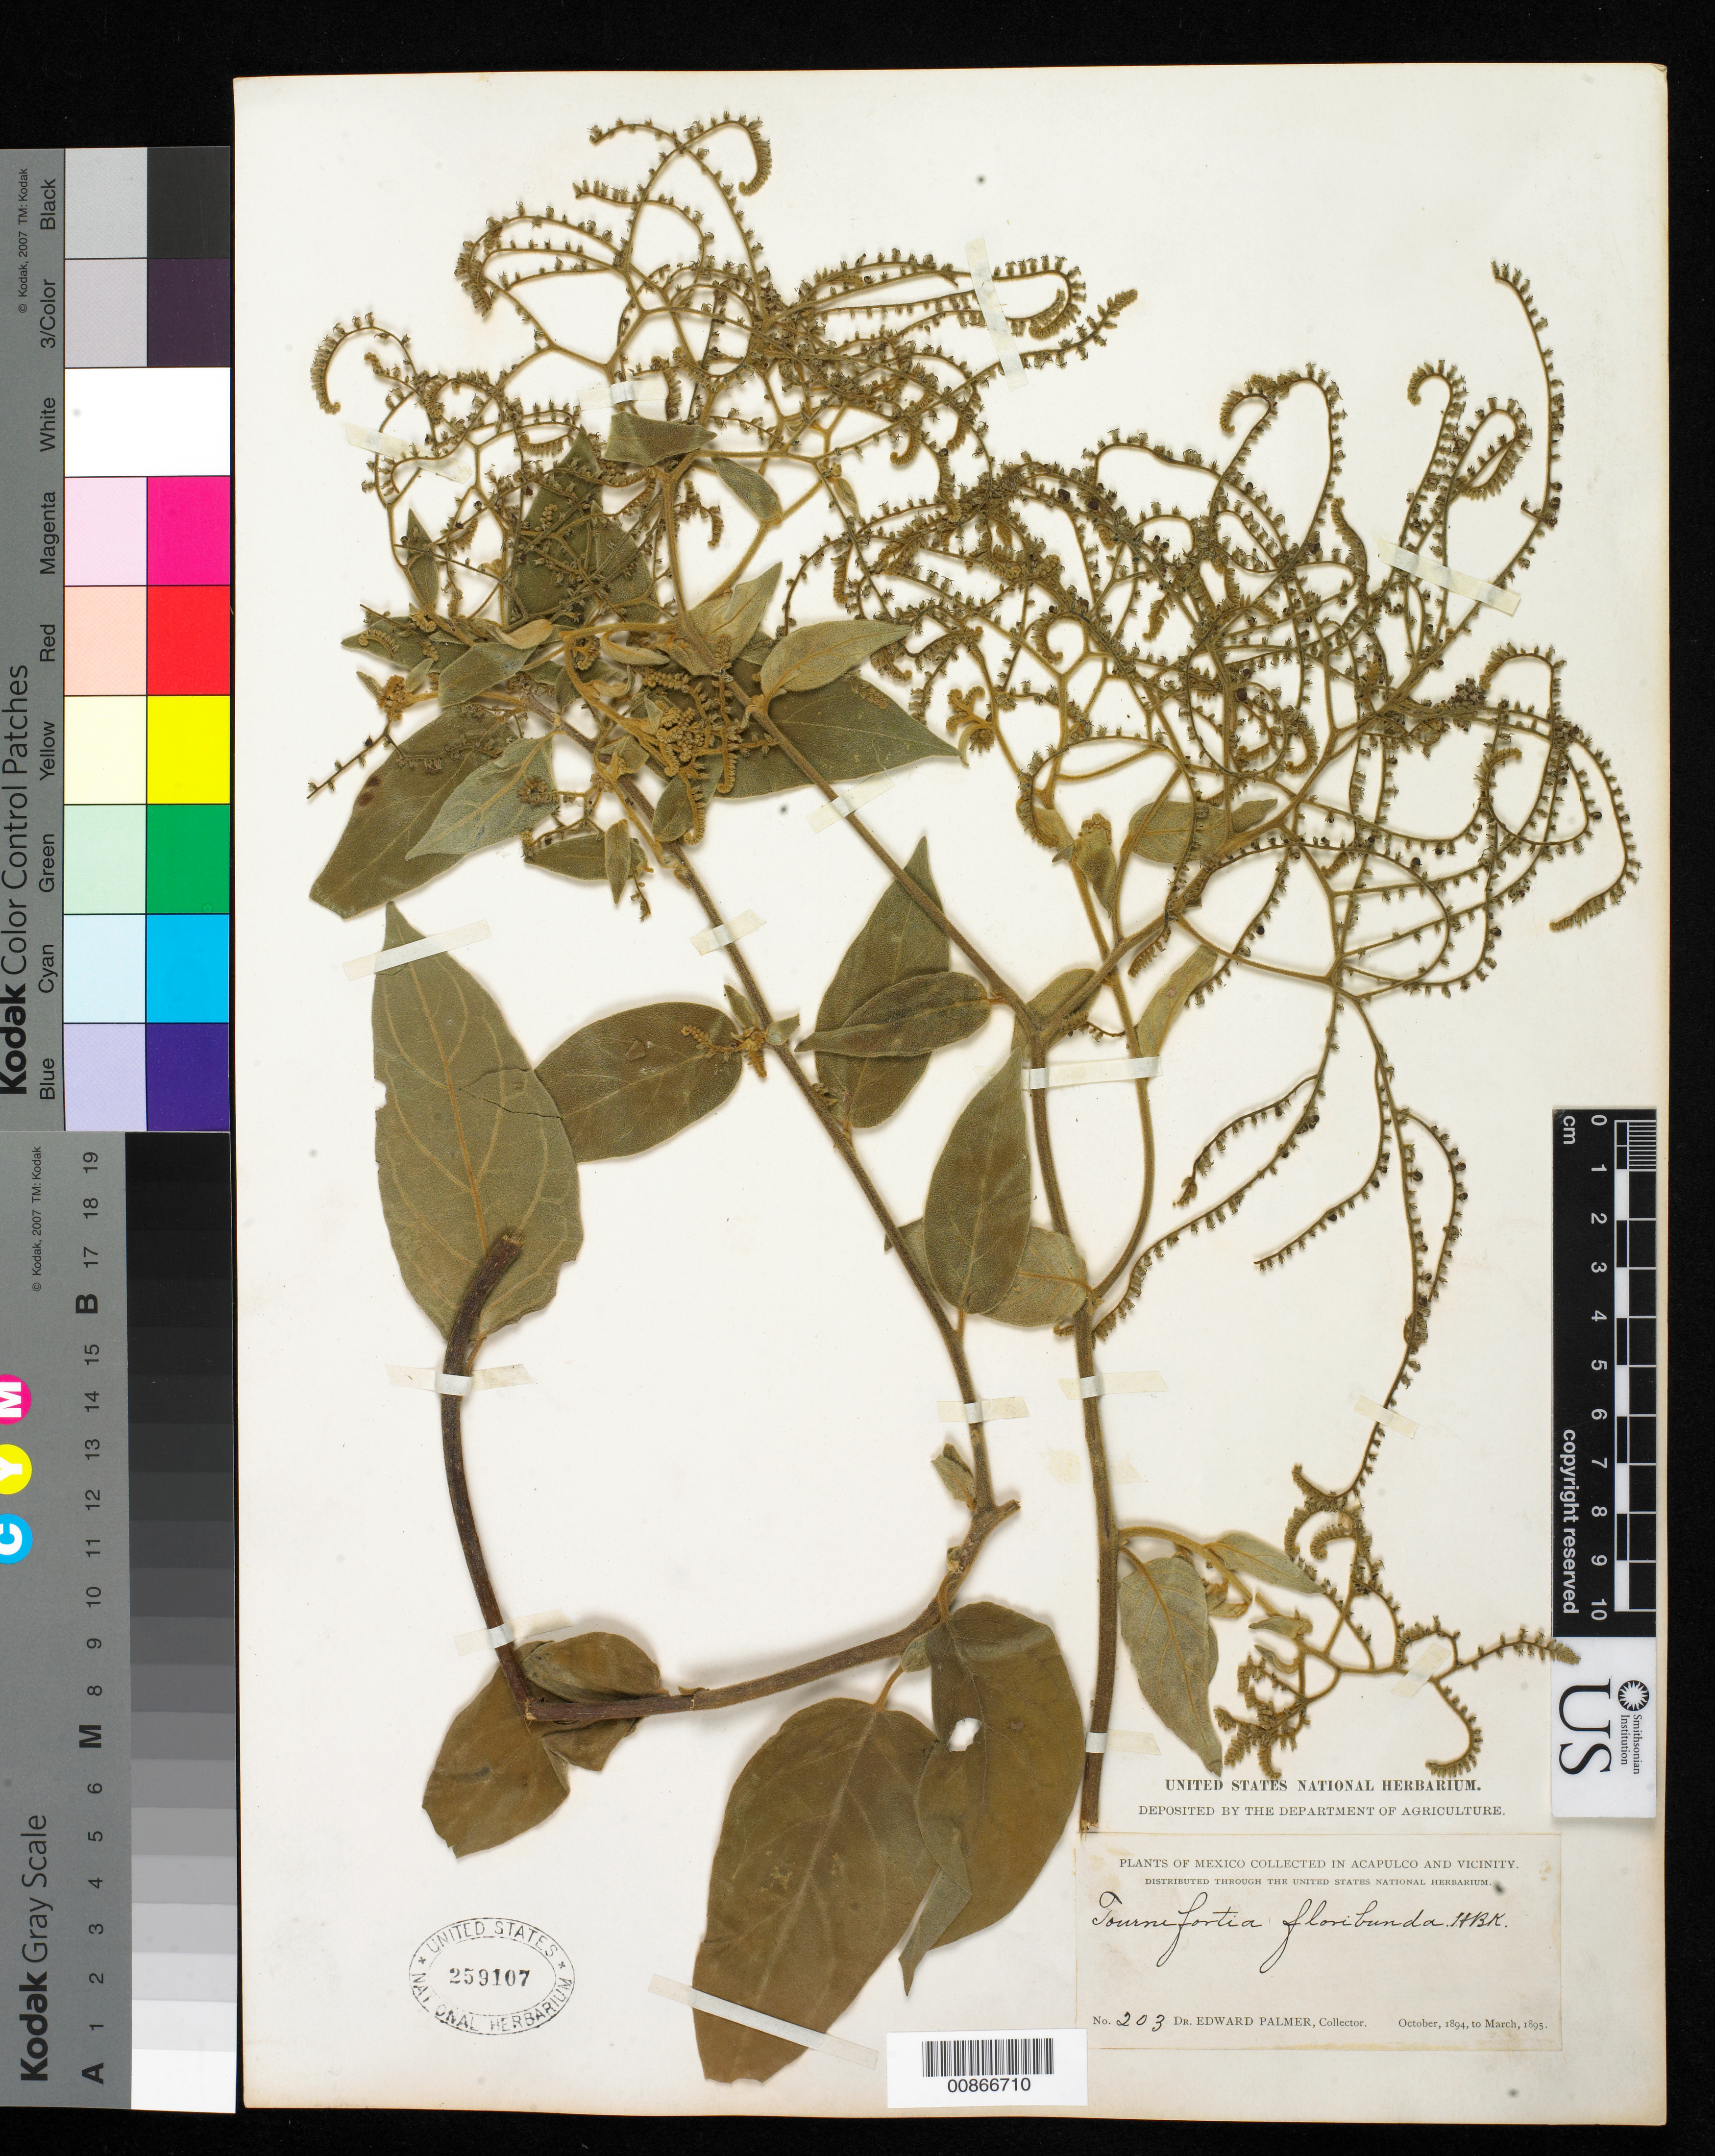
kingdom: Plantae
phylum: Tracheophyta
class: Magnoliopsida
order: Boraginales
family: Heliotropiaceae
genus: Tournefortia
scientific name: Tournefortia floribunda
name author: Kunth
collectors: E. Palmer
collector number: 203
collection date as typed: Oct 1894 to -- Mar 1895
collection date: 1894-10/1895-03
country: Mexico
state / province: Guerrero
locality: Acapulco, Guerrero and vicinity.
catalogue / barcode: US 259107